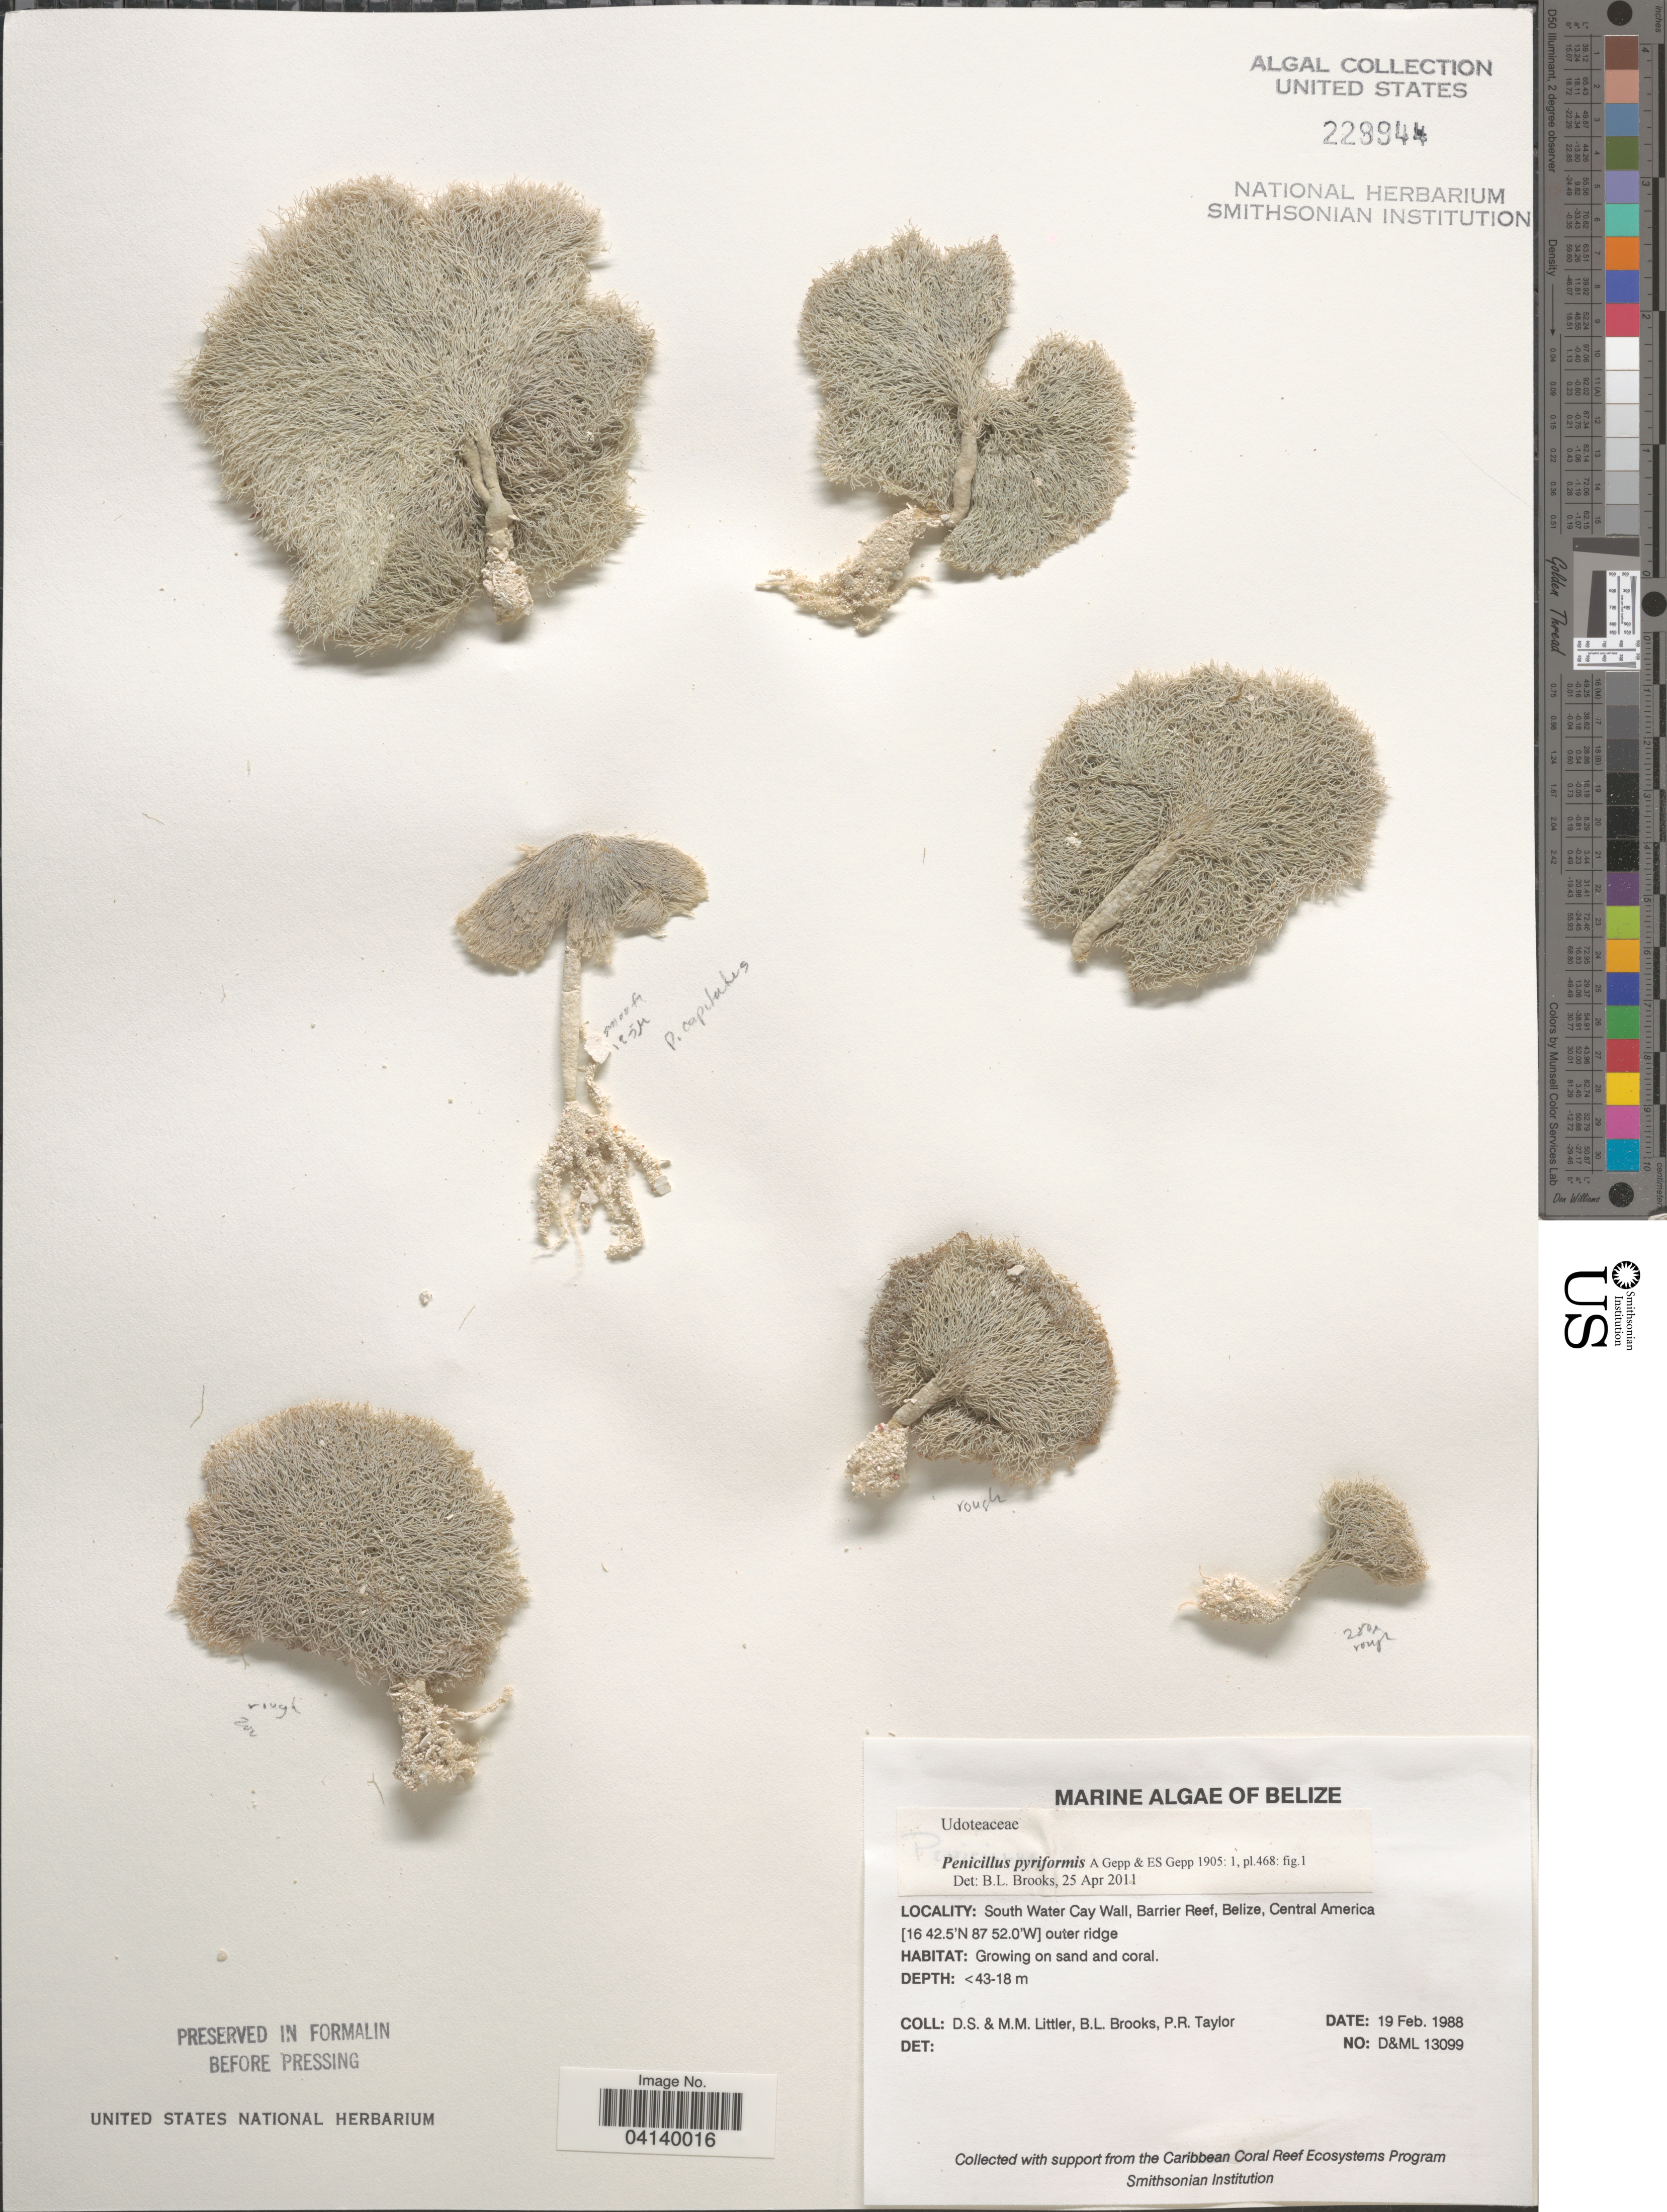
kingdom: Plantae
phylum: Chlorophyta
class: Ulvophyceae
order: Bryopsidales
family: Udoteaceae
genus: Penicillus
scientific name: Penicillus pyriformis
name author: A. Gepp & E. Gepp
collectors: D. S. Littler, B. Brooks & P. R. Taylor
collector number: D&ML13099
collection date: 1988-02-19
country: Belize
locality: South Water Cay Wall, Barrier Reef outer ridge.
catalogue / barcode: US 229944